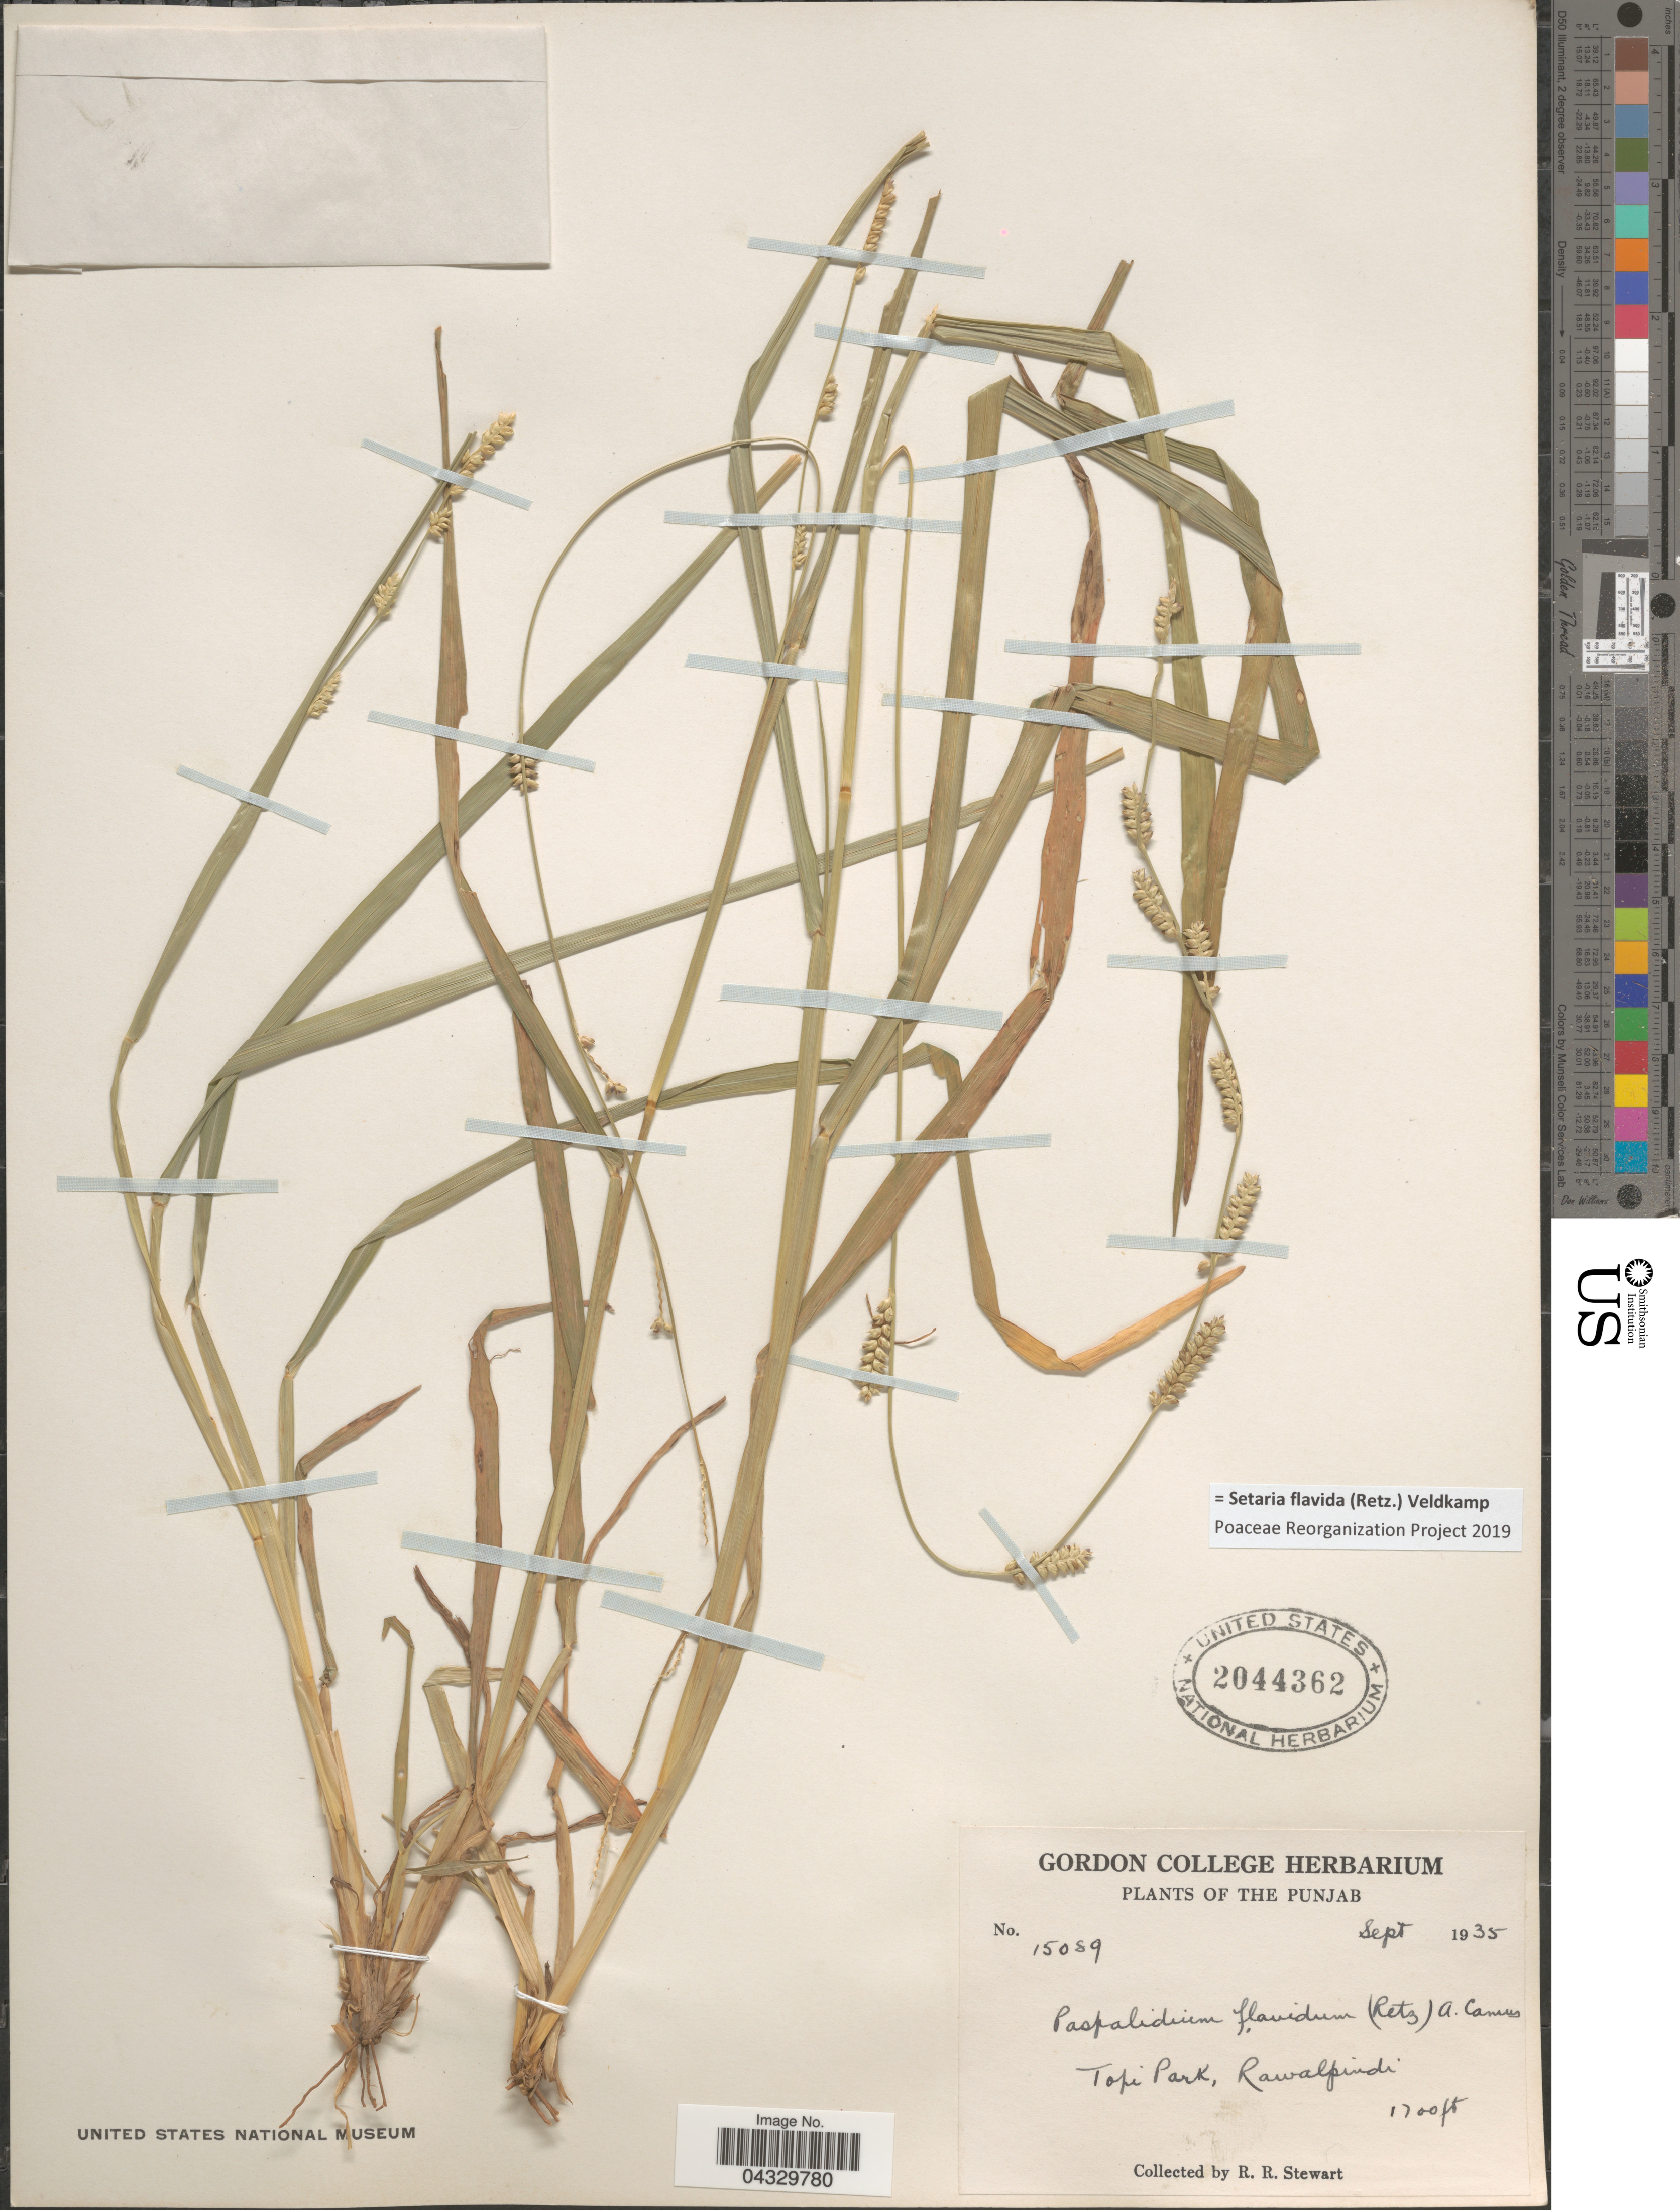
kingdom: Plantae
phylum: Tracheophyta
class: Liliopsida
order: Poales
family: Poaceae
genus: Setaria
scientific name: Setaria flavida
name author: (Retz.) Veldkamp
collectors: R. Stewart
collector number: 15089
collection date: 1935-09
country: Pakistan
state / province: Punjab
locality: Topi Park, Rawalpindi.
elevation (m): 518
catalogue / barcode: US 2044362